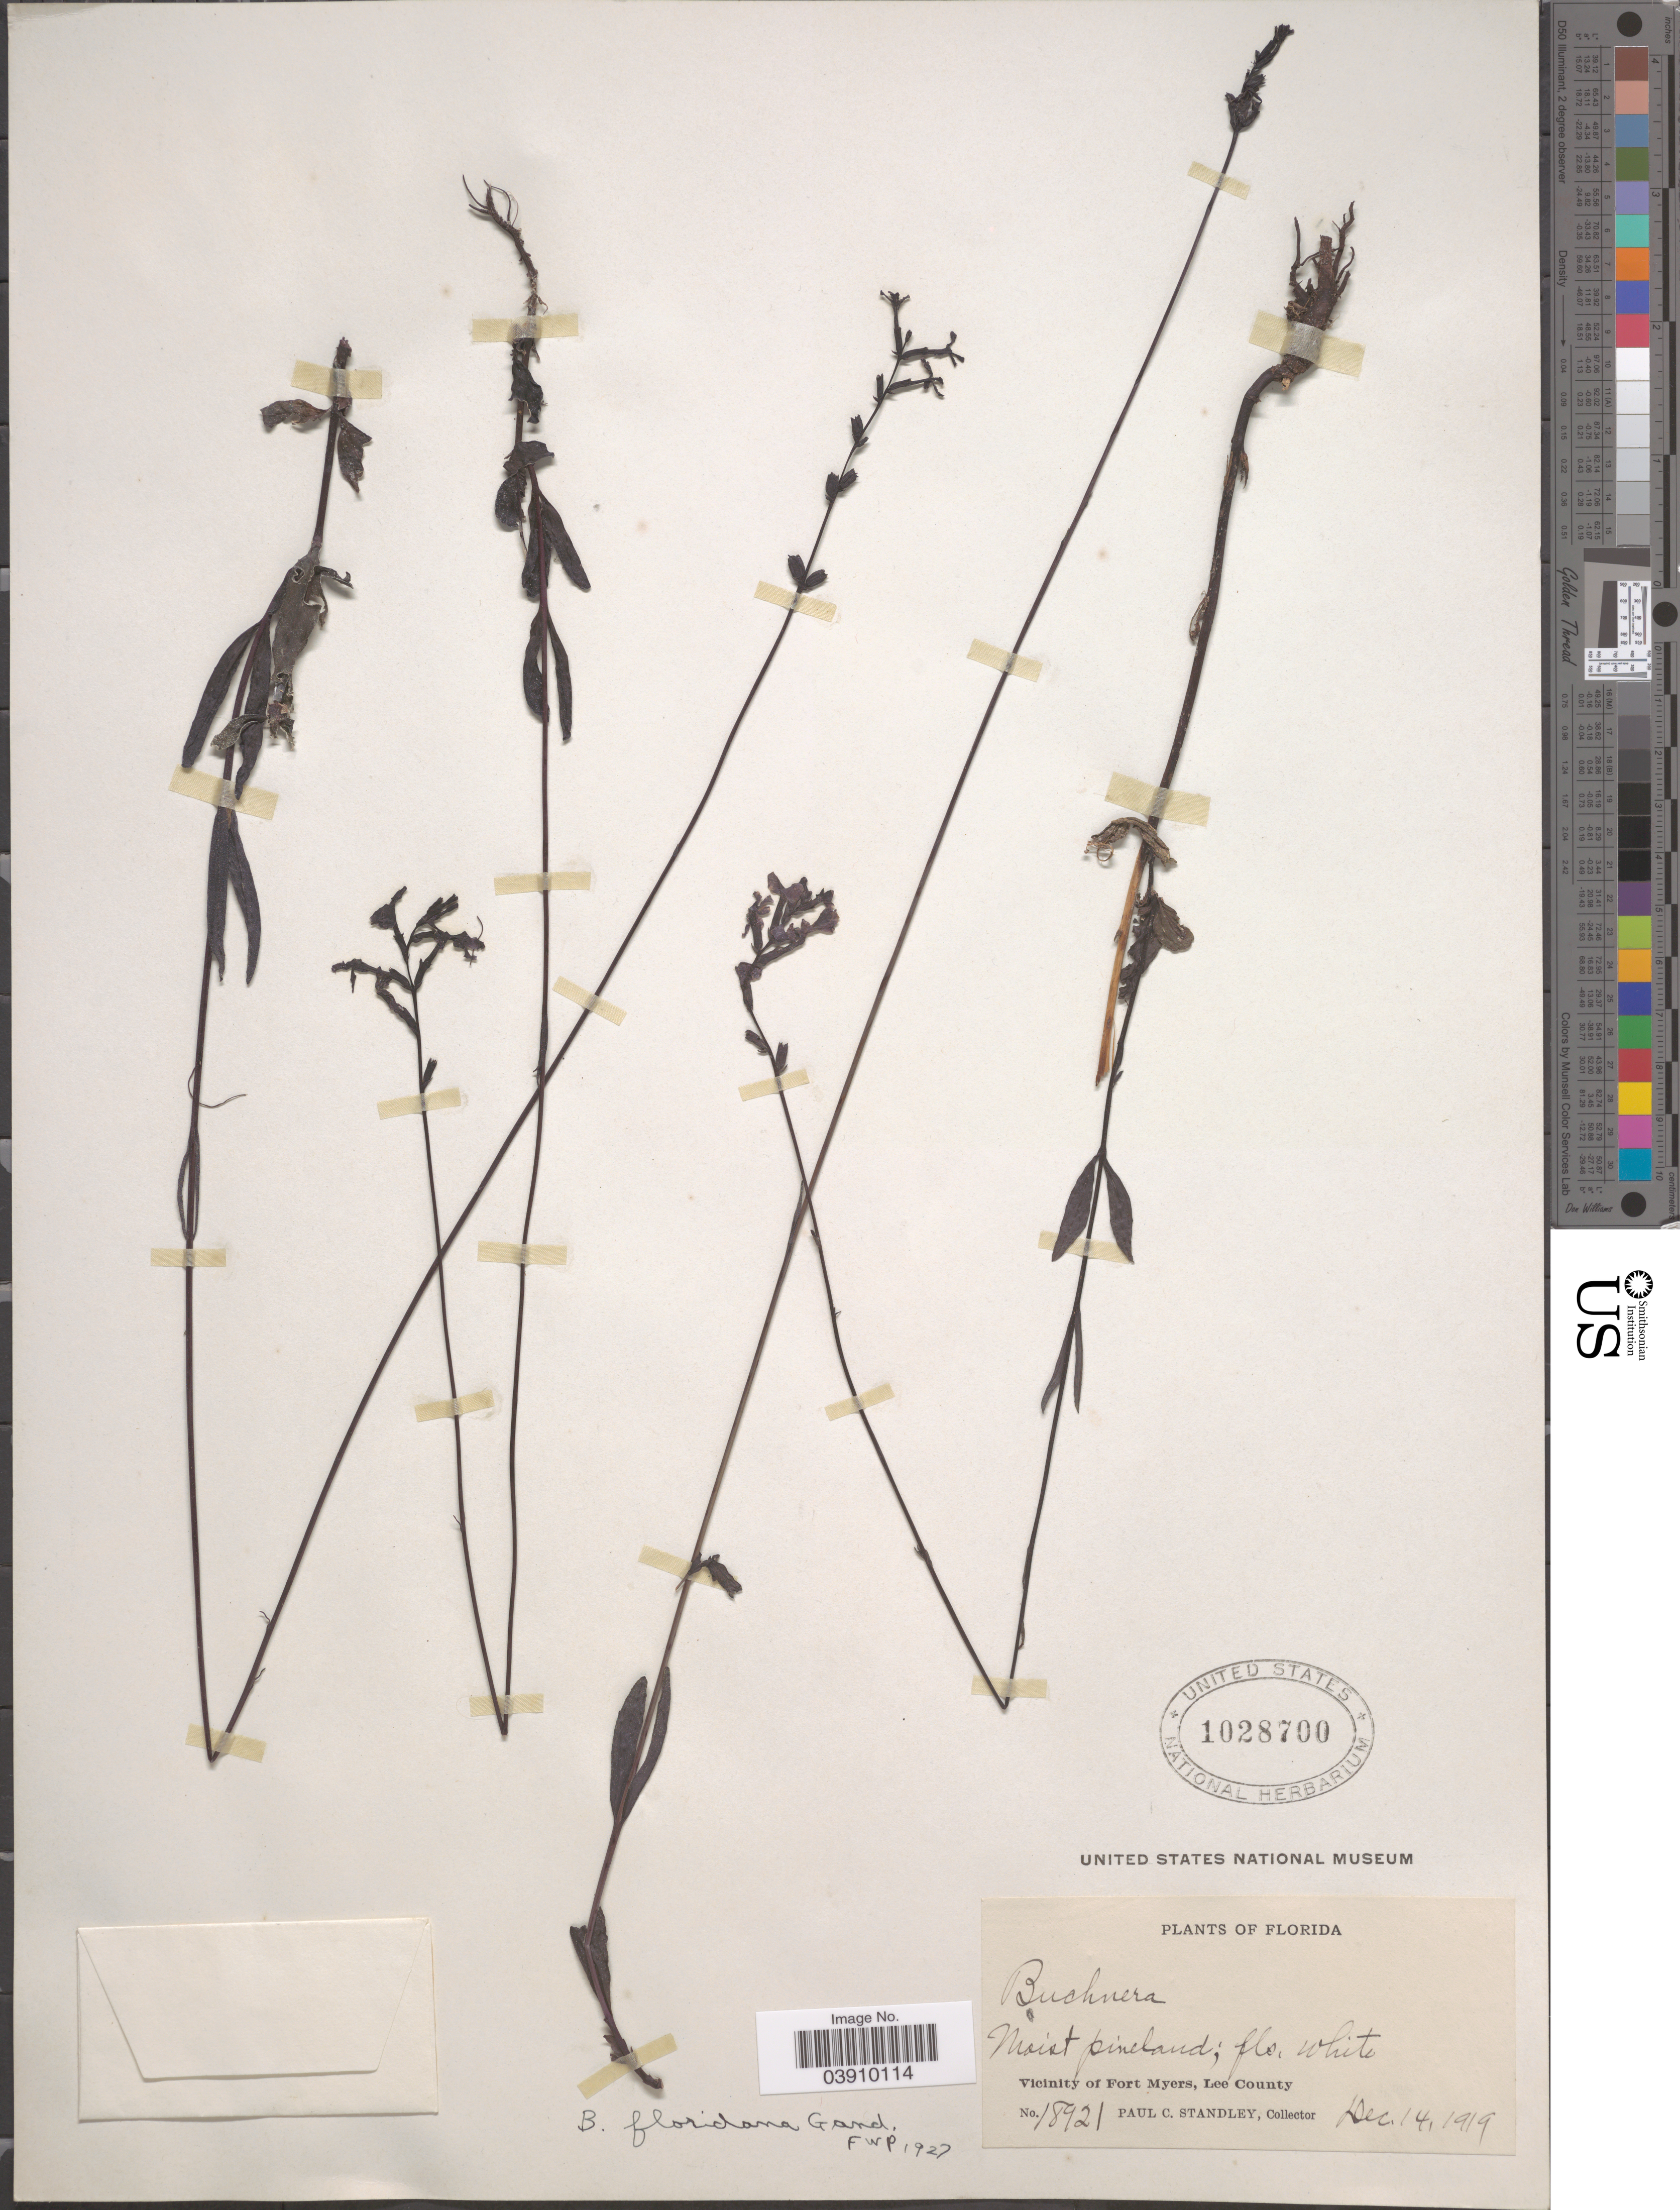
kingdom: Plantae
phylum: Tracheophyta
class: Magnoliopsida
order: Lamiales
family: Orobanchaceae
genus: Buchnera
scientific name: Buchnera floridana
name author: Gand.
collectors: P. C. Standley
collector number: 18921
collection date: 1919-12-14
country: United States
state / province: Florida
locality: Vicinity of Fort Myers, Lee County.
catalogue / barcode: US 1028700